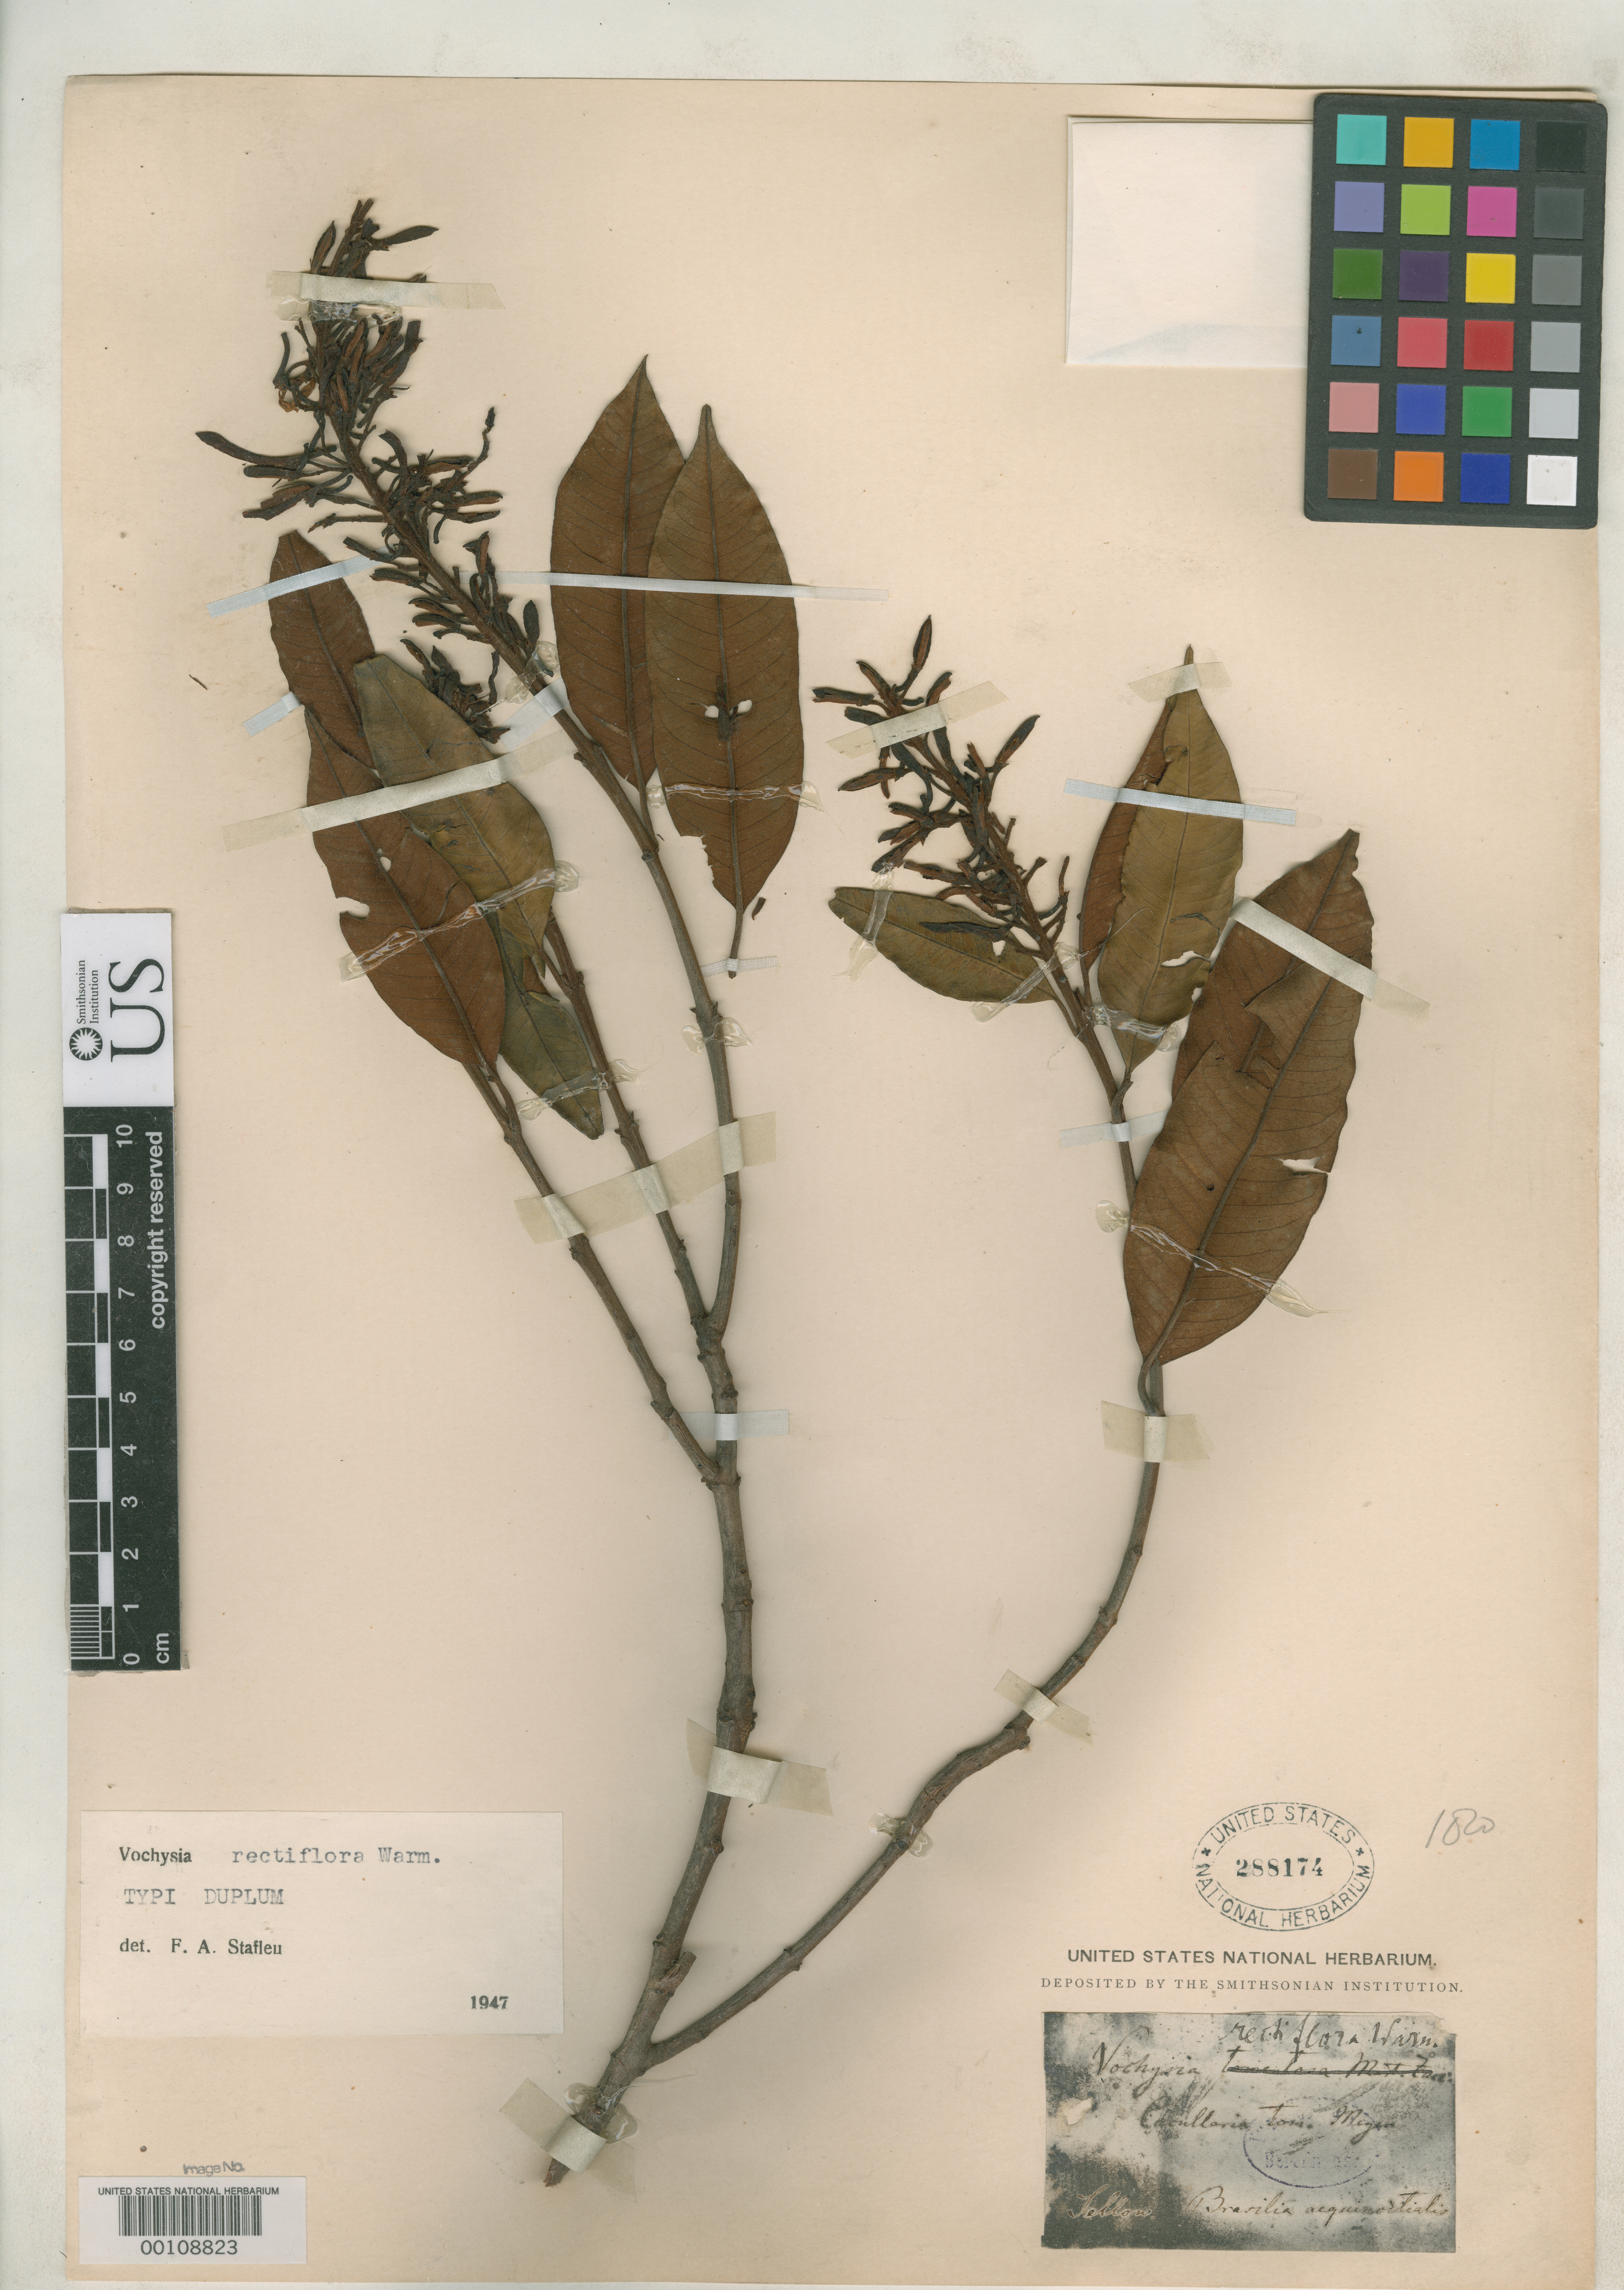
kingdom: Plantae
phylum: Tracheophyta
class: Magnoliopsida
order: Myrtales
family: Vochysiaceae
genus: Vochysia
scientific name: Vochysia rectiflora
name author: Warm. in Mart.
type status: Type Collection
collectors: F. Sellow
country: Brazil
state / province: Rio de Janeiro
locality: Mt. Corvovado, sumadouro.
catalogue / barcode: US 288174